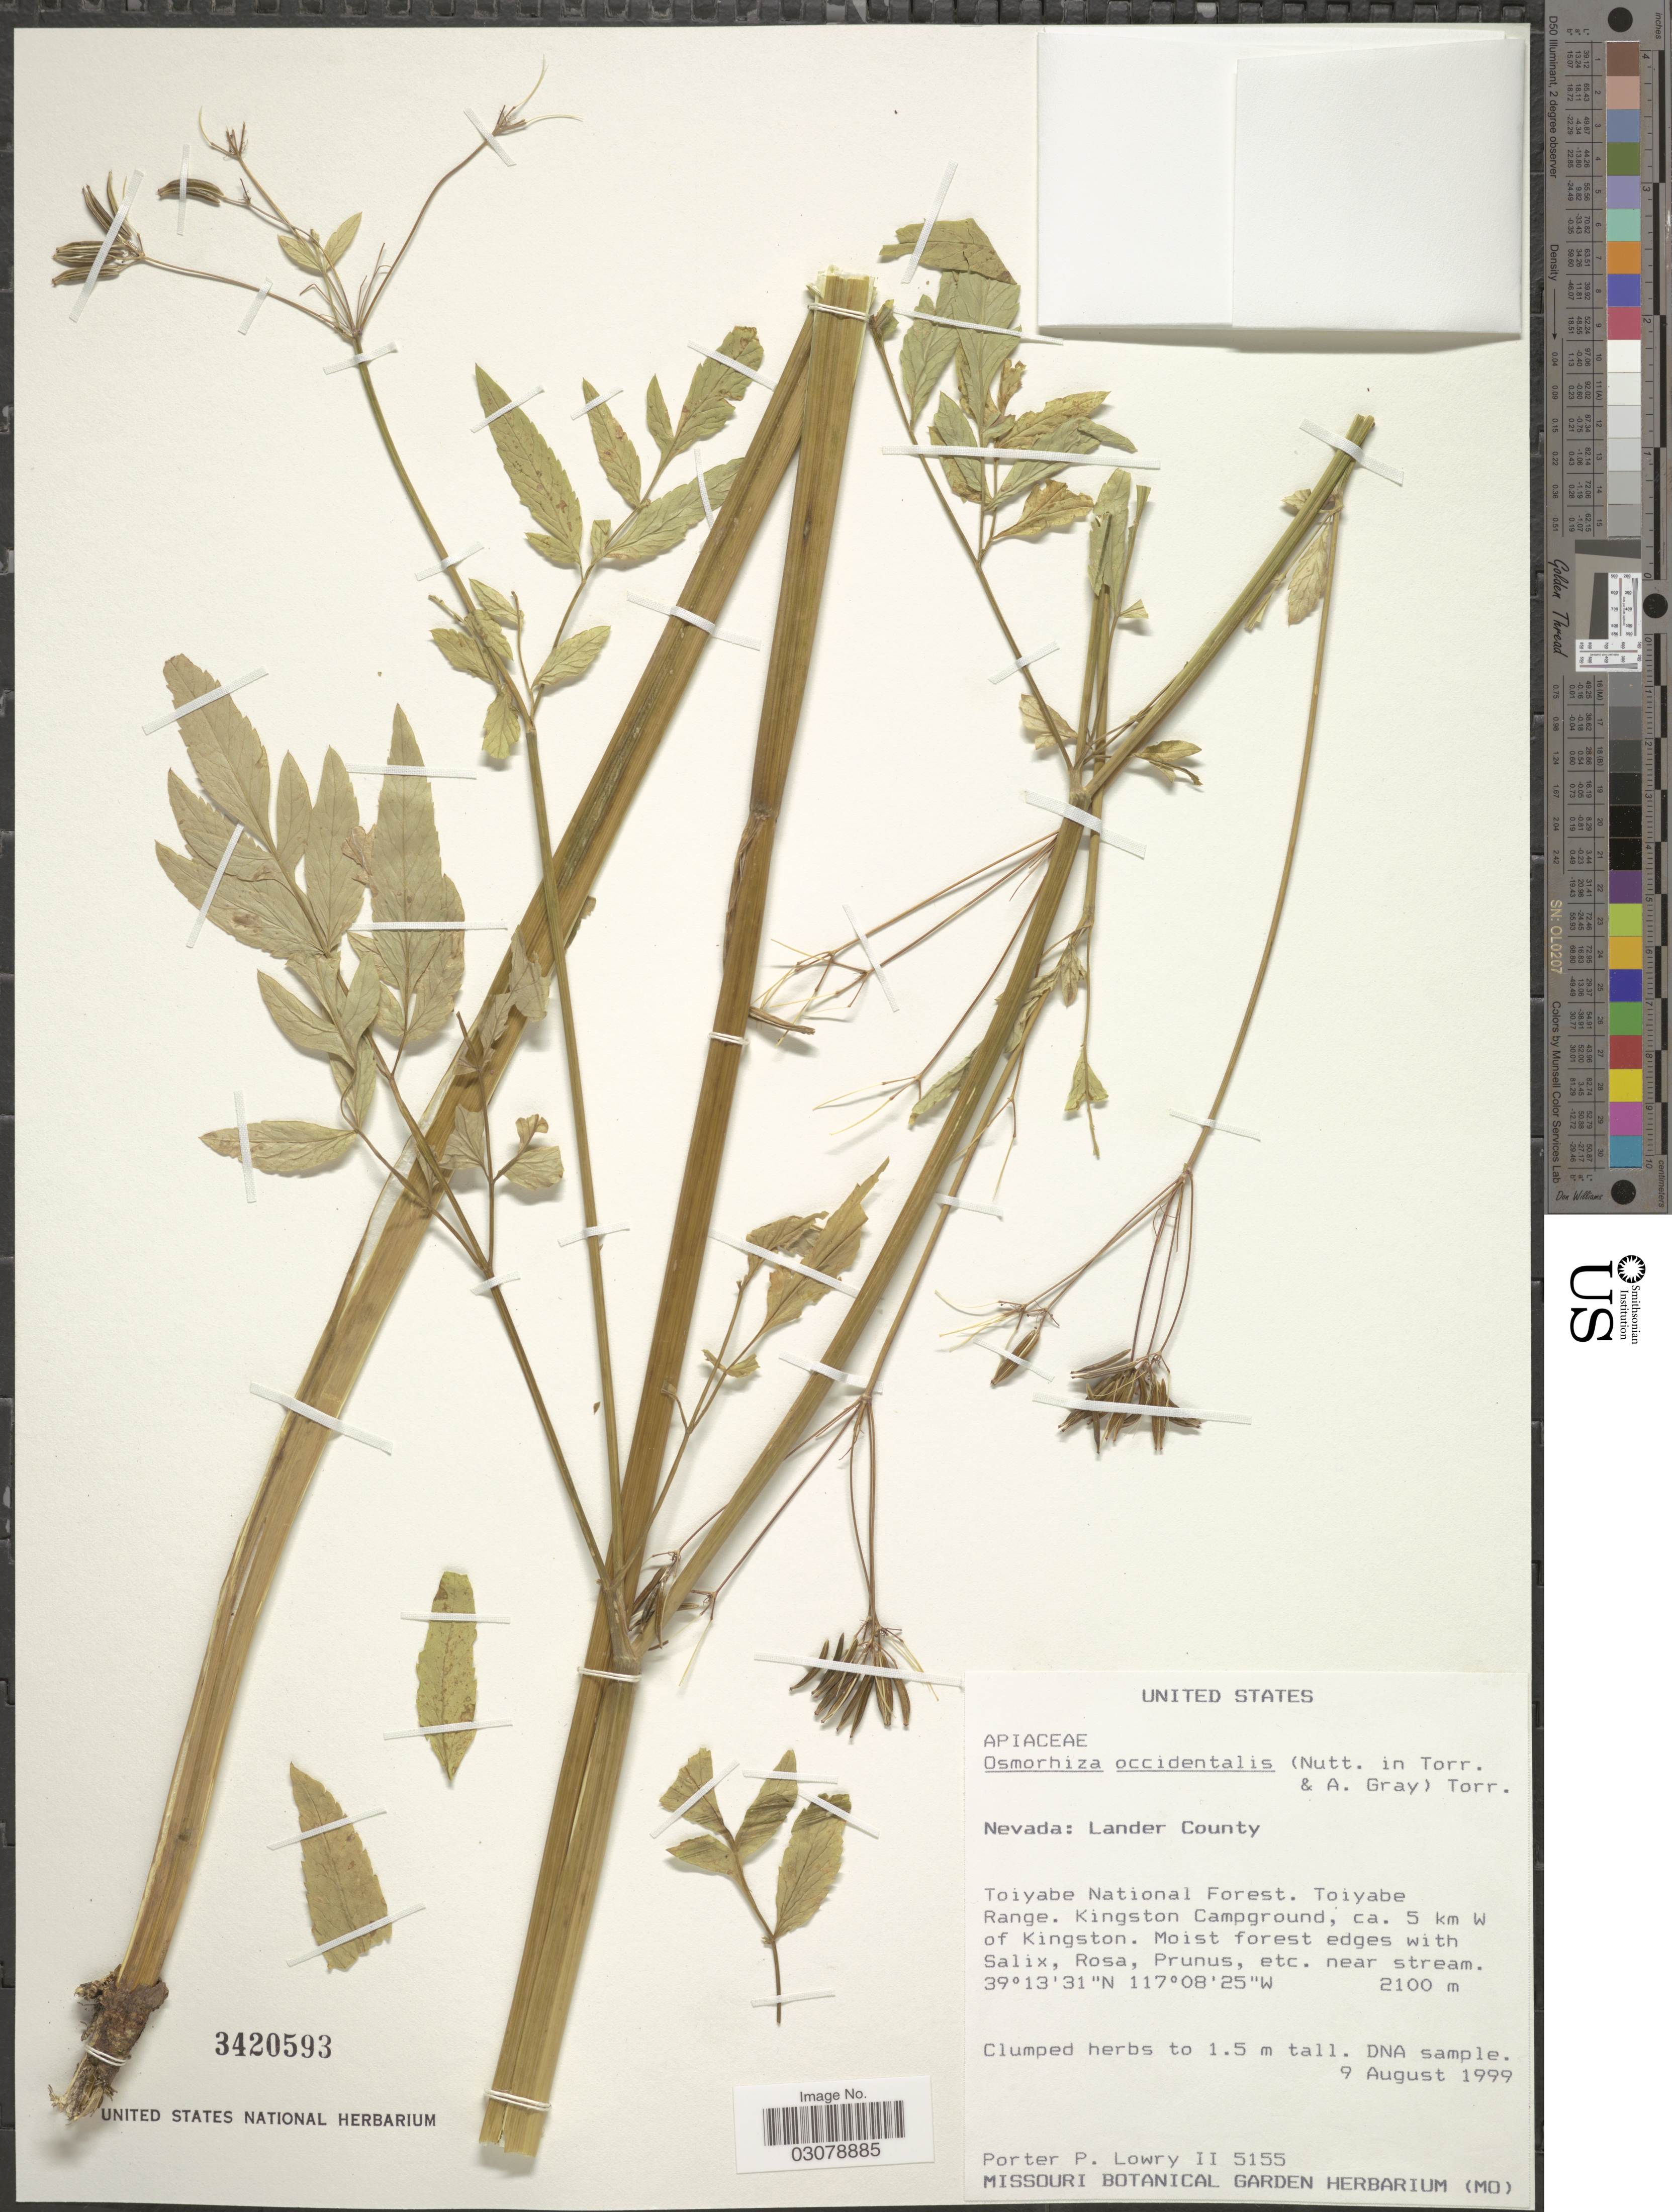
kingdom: Plantae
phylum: Tracheophyta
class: Magnoliopsida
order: Apiales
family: Apiaceae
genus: Osmorhiza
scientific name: Osmorhiza occidentalis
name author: (Nutt.) Torr.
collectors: P. P. Lowry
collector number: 5155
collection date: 1999-08-09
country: United States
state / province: Nevada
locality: Lander County, Toiyabe National Forest, Toiyabe Range, Kingston Campground, ca. 5 km W of Kingston.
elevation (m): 2100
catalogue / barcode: US 3420593